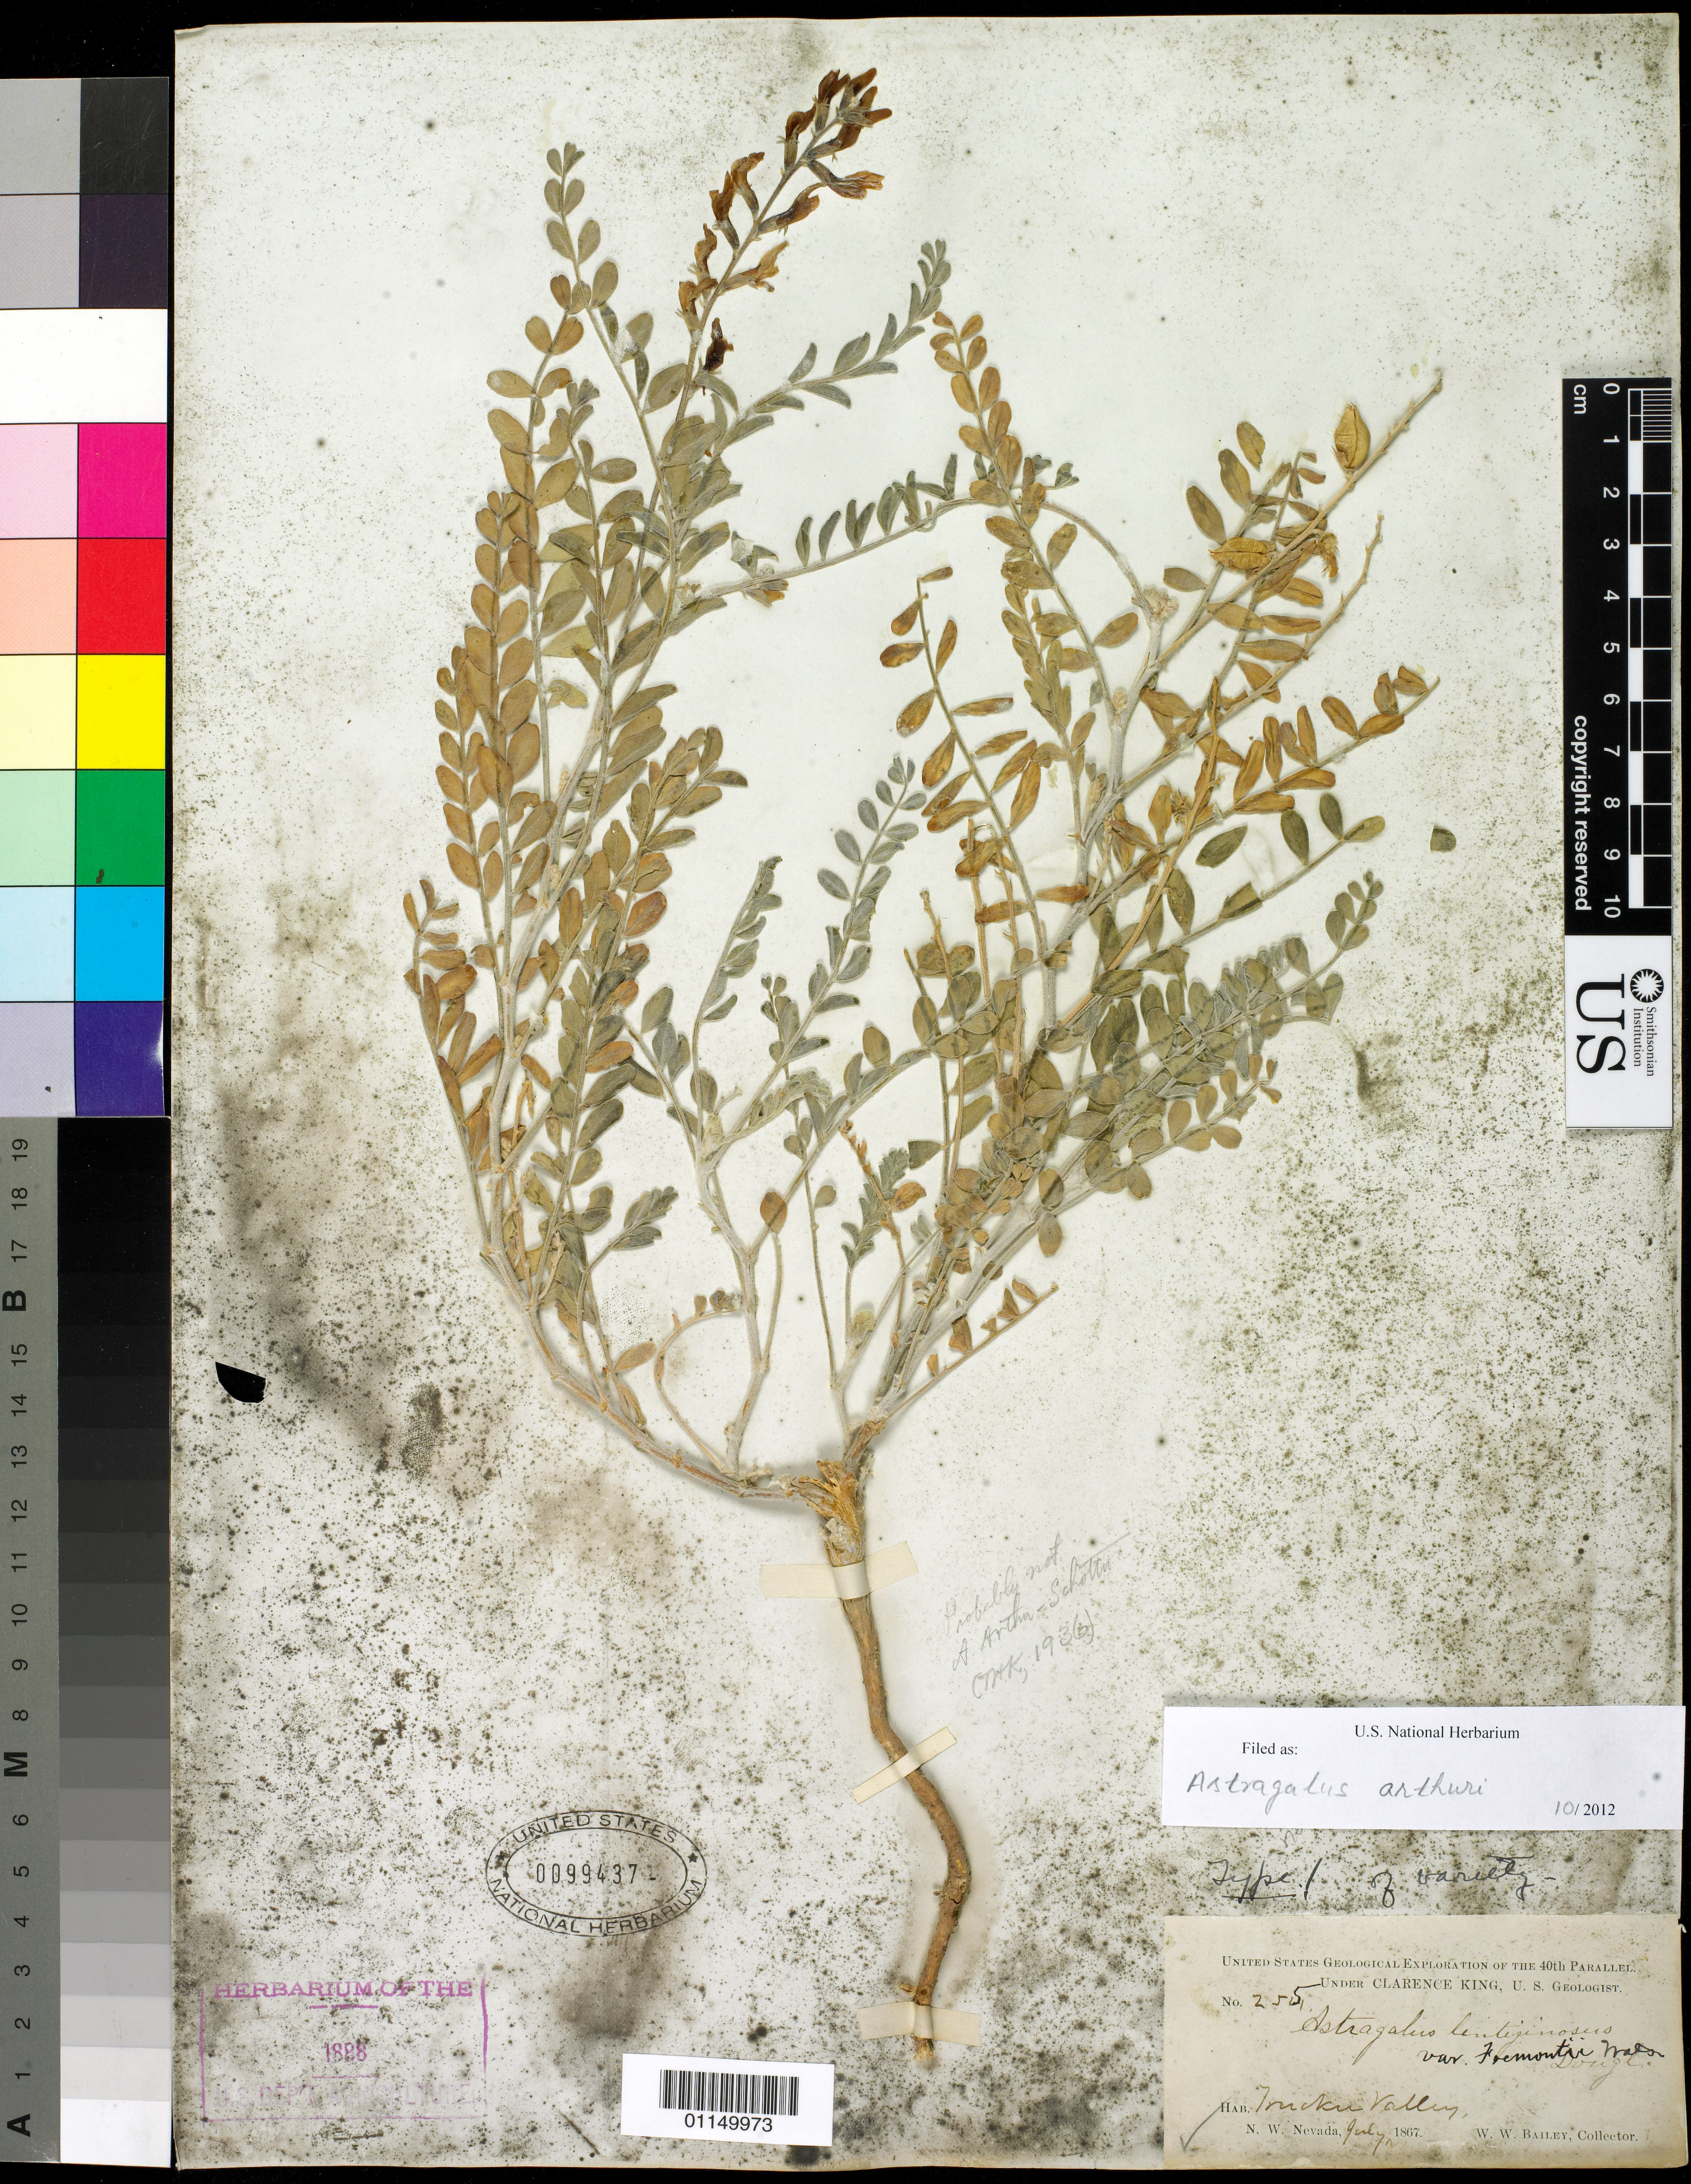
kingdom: Plantae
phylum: Tracheophyta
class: Magnoliopsida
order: Fabales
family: Fabaceae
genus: Astragalus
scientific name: Astragalus arthuri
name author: M.E. Jones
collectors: W. W. Bailey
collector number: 255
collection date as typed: Jul 1867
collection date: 1867-07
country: United States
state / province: Nevada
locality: Truckee Valley, N.W.Nevada.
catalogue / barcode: US 99437